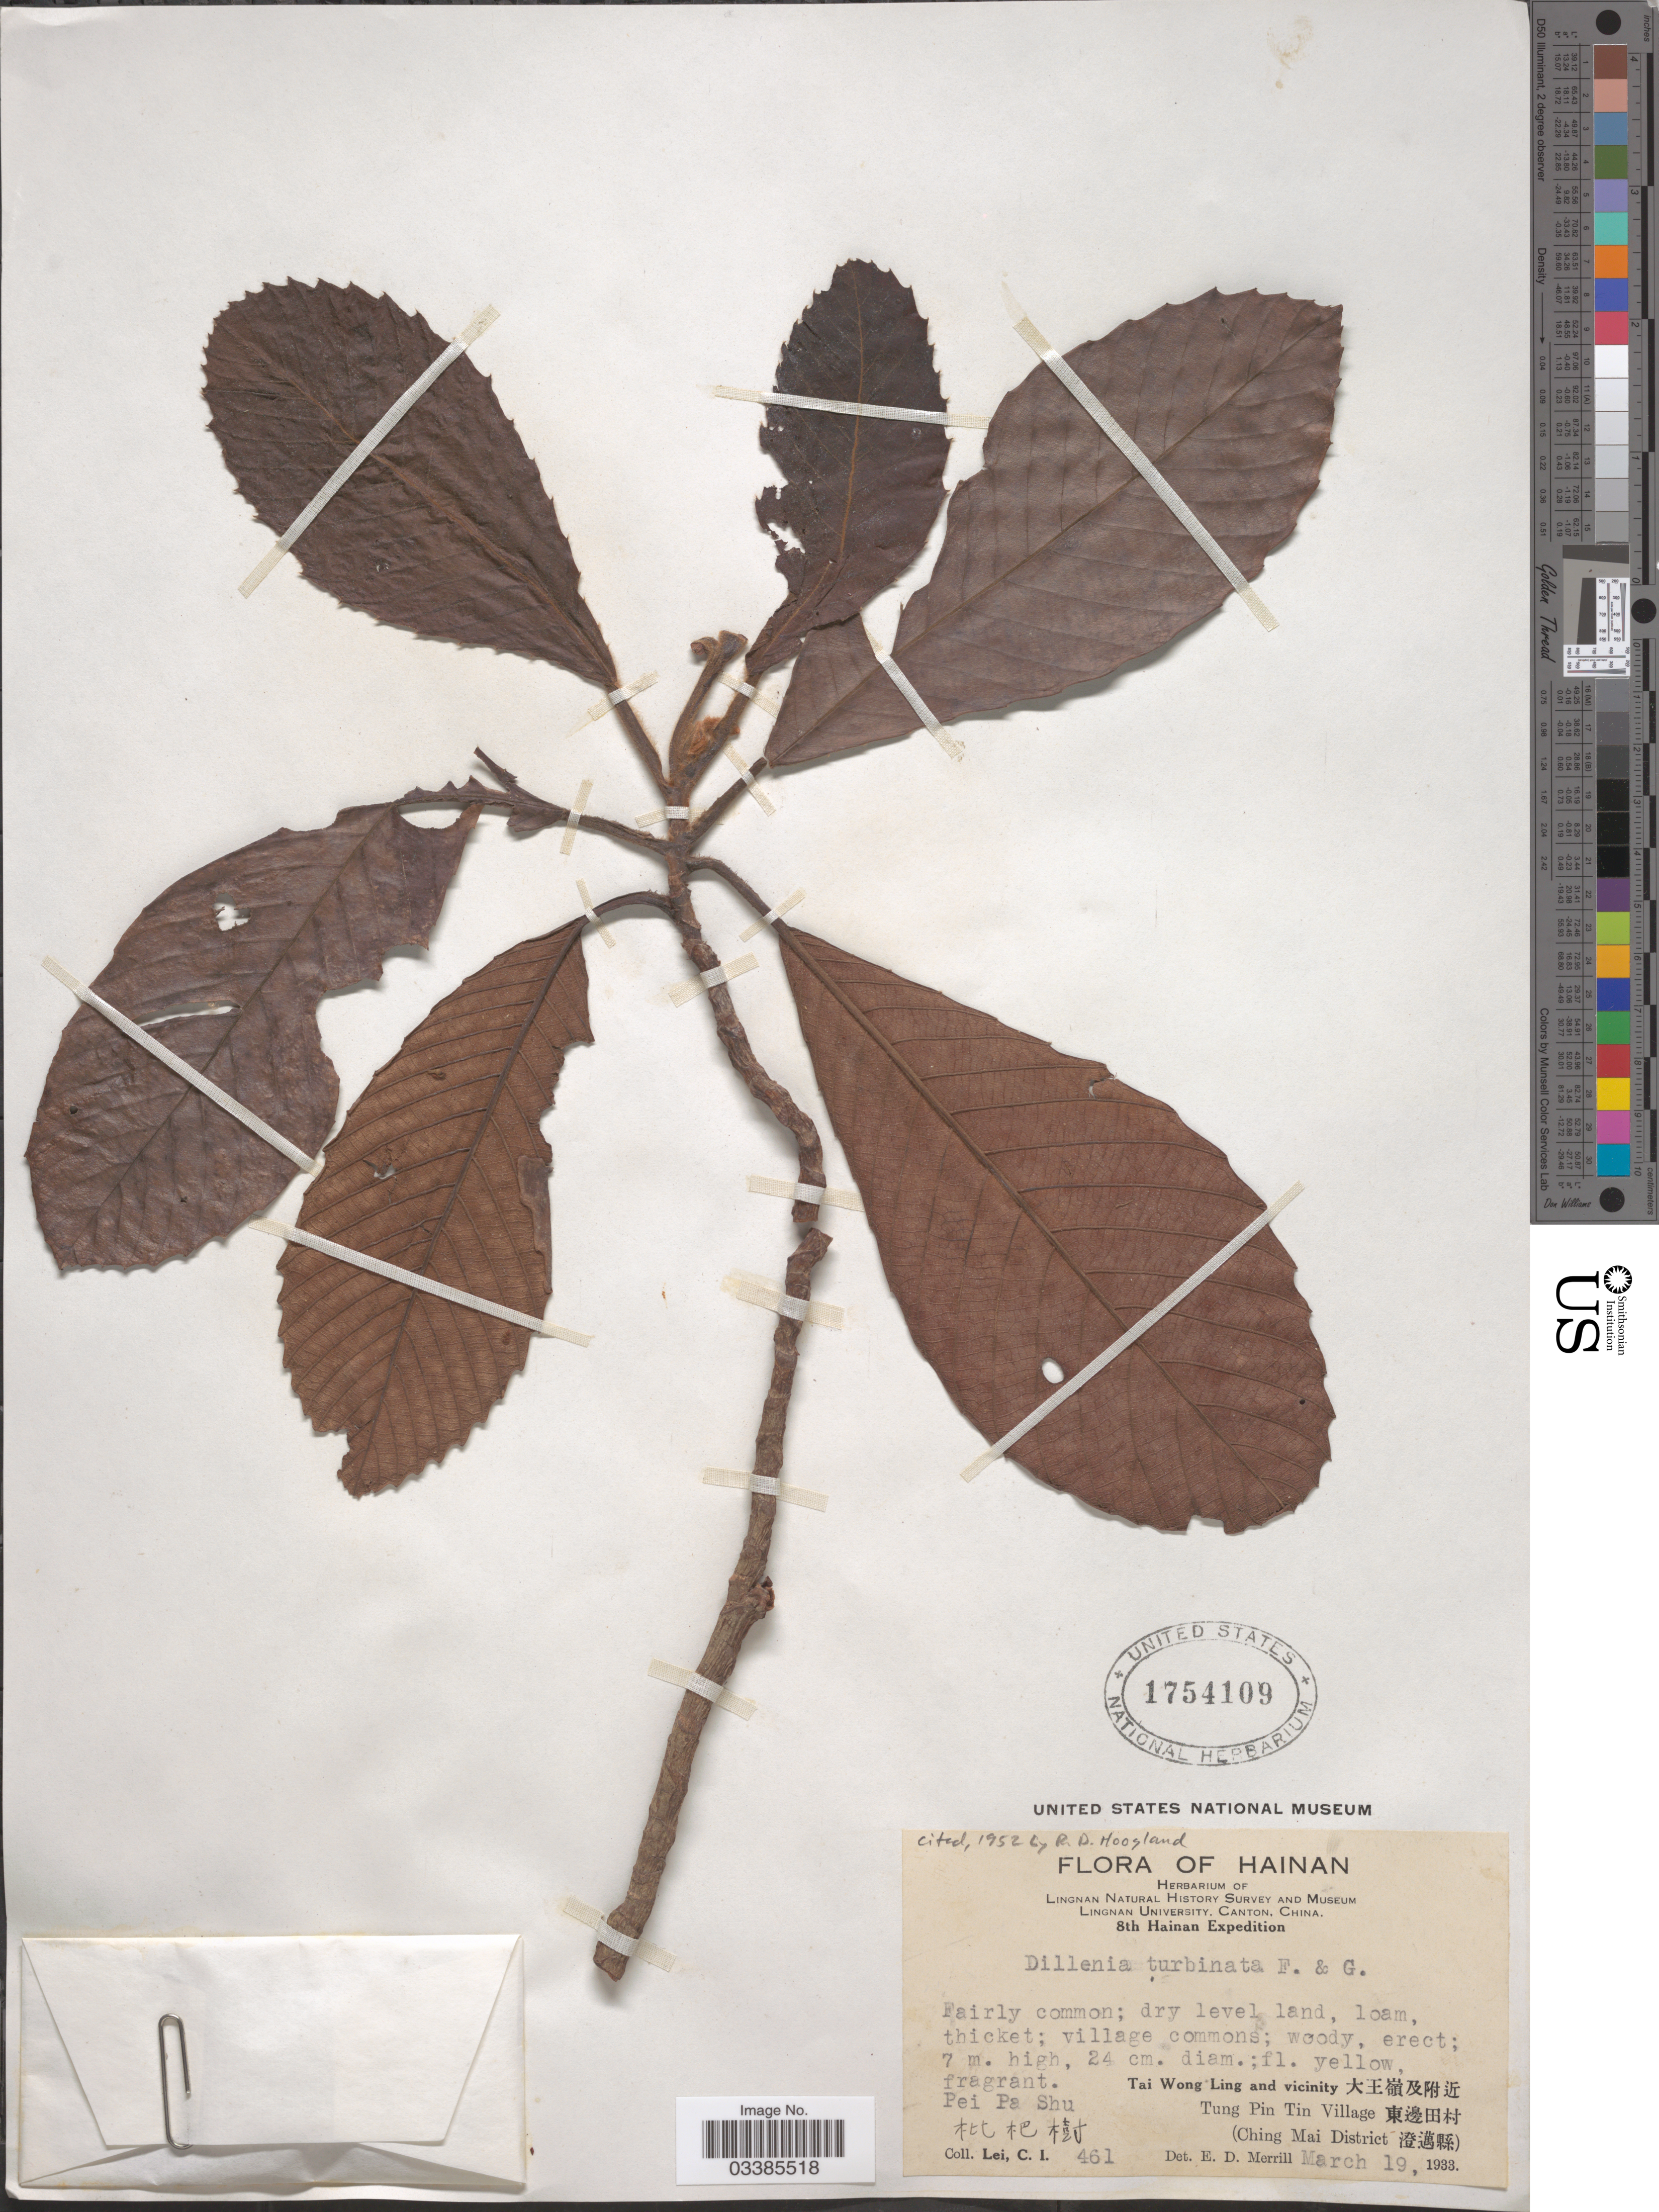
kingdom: Plantae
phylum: Tracheophyta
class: Magnoliopsida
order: Dilleniales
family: Dilleniaceae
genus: Dillenia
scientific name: Dillenia turbinata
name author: Finet & Gagnep.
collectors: C. I. Lei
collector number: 461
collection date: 1933-03-19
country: China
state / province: Hainan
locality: Pei Pa Shu. Tai Wong Ling and vicinity X, Tung Pin Tin Village X, (Ching Mai District X).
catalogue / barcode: US 1754109